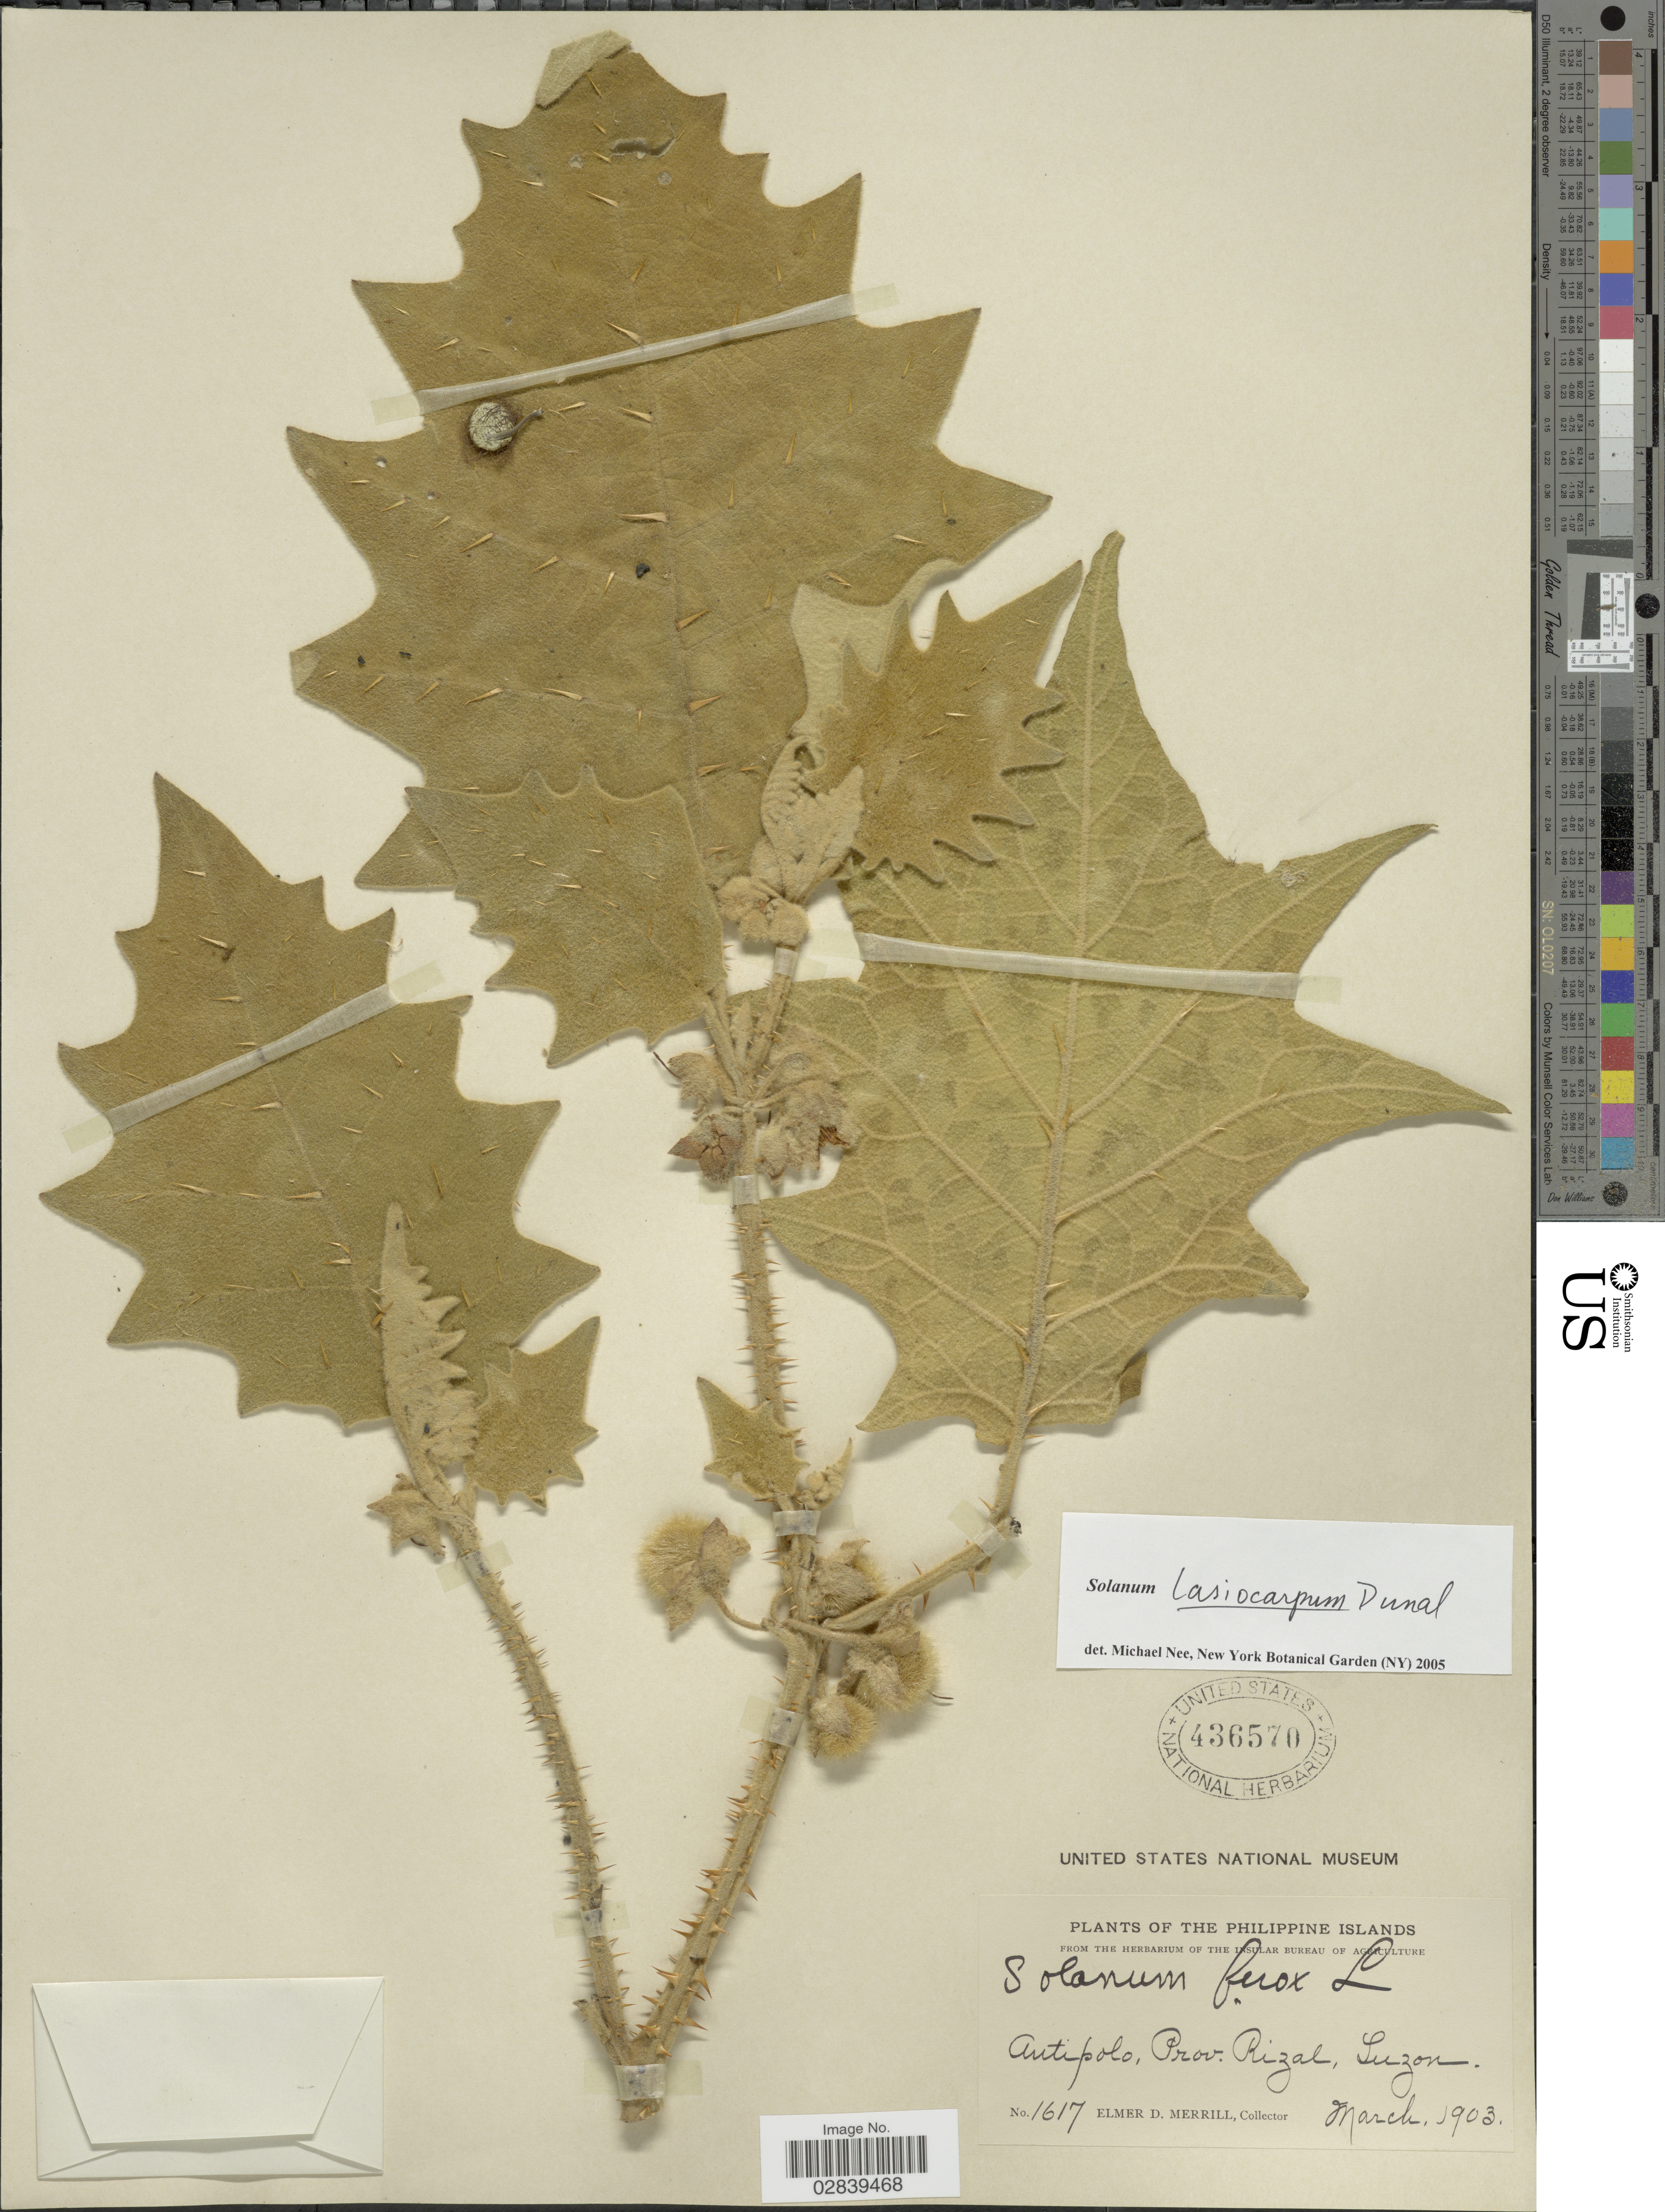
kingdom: Plantae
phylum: Tracheophyta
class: Magnoliopsida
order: Solanales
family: Solanaceae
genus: Solanum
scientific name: Solanum lasiocarpum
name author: Dunal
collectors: E. D. Merrill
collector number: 1617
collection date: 1903-03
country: Philippines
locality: Antipolo, Prov. Rizal, Luzon.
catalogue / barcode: US 436570